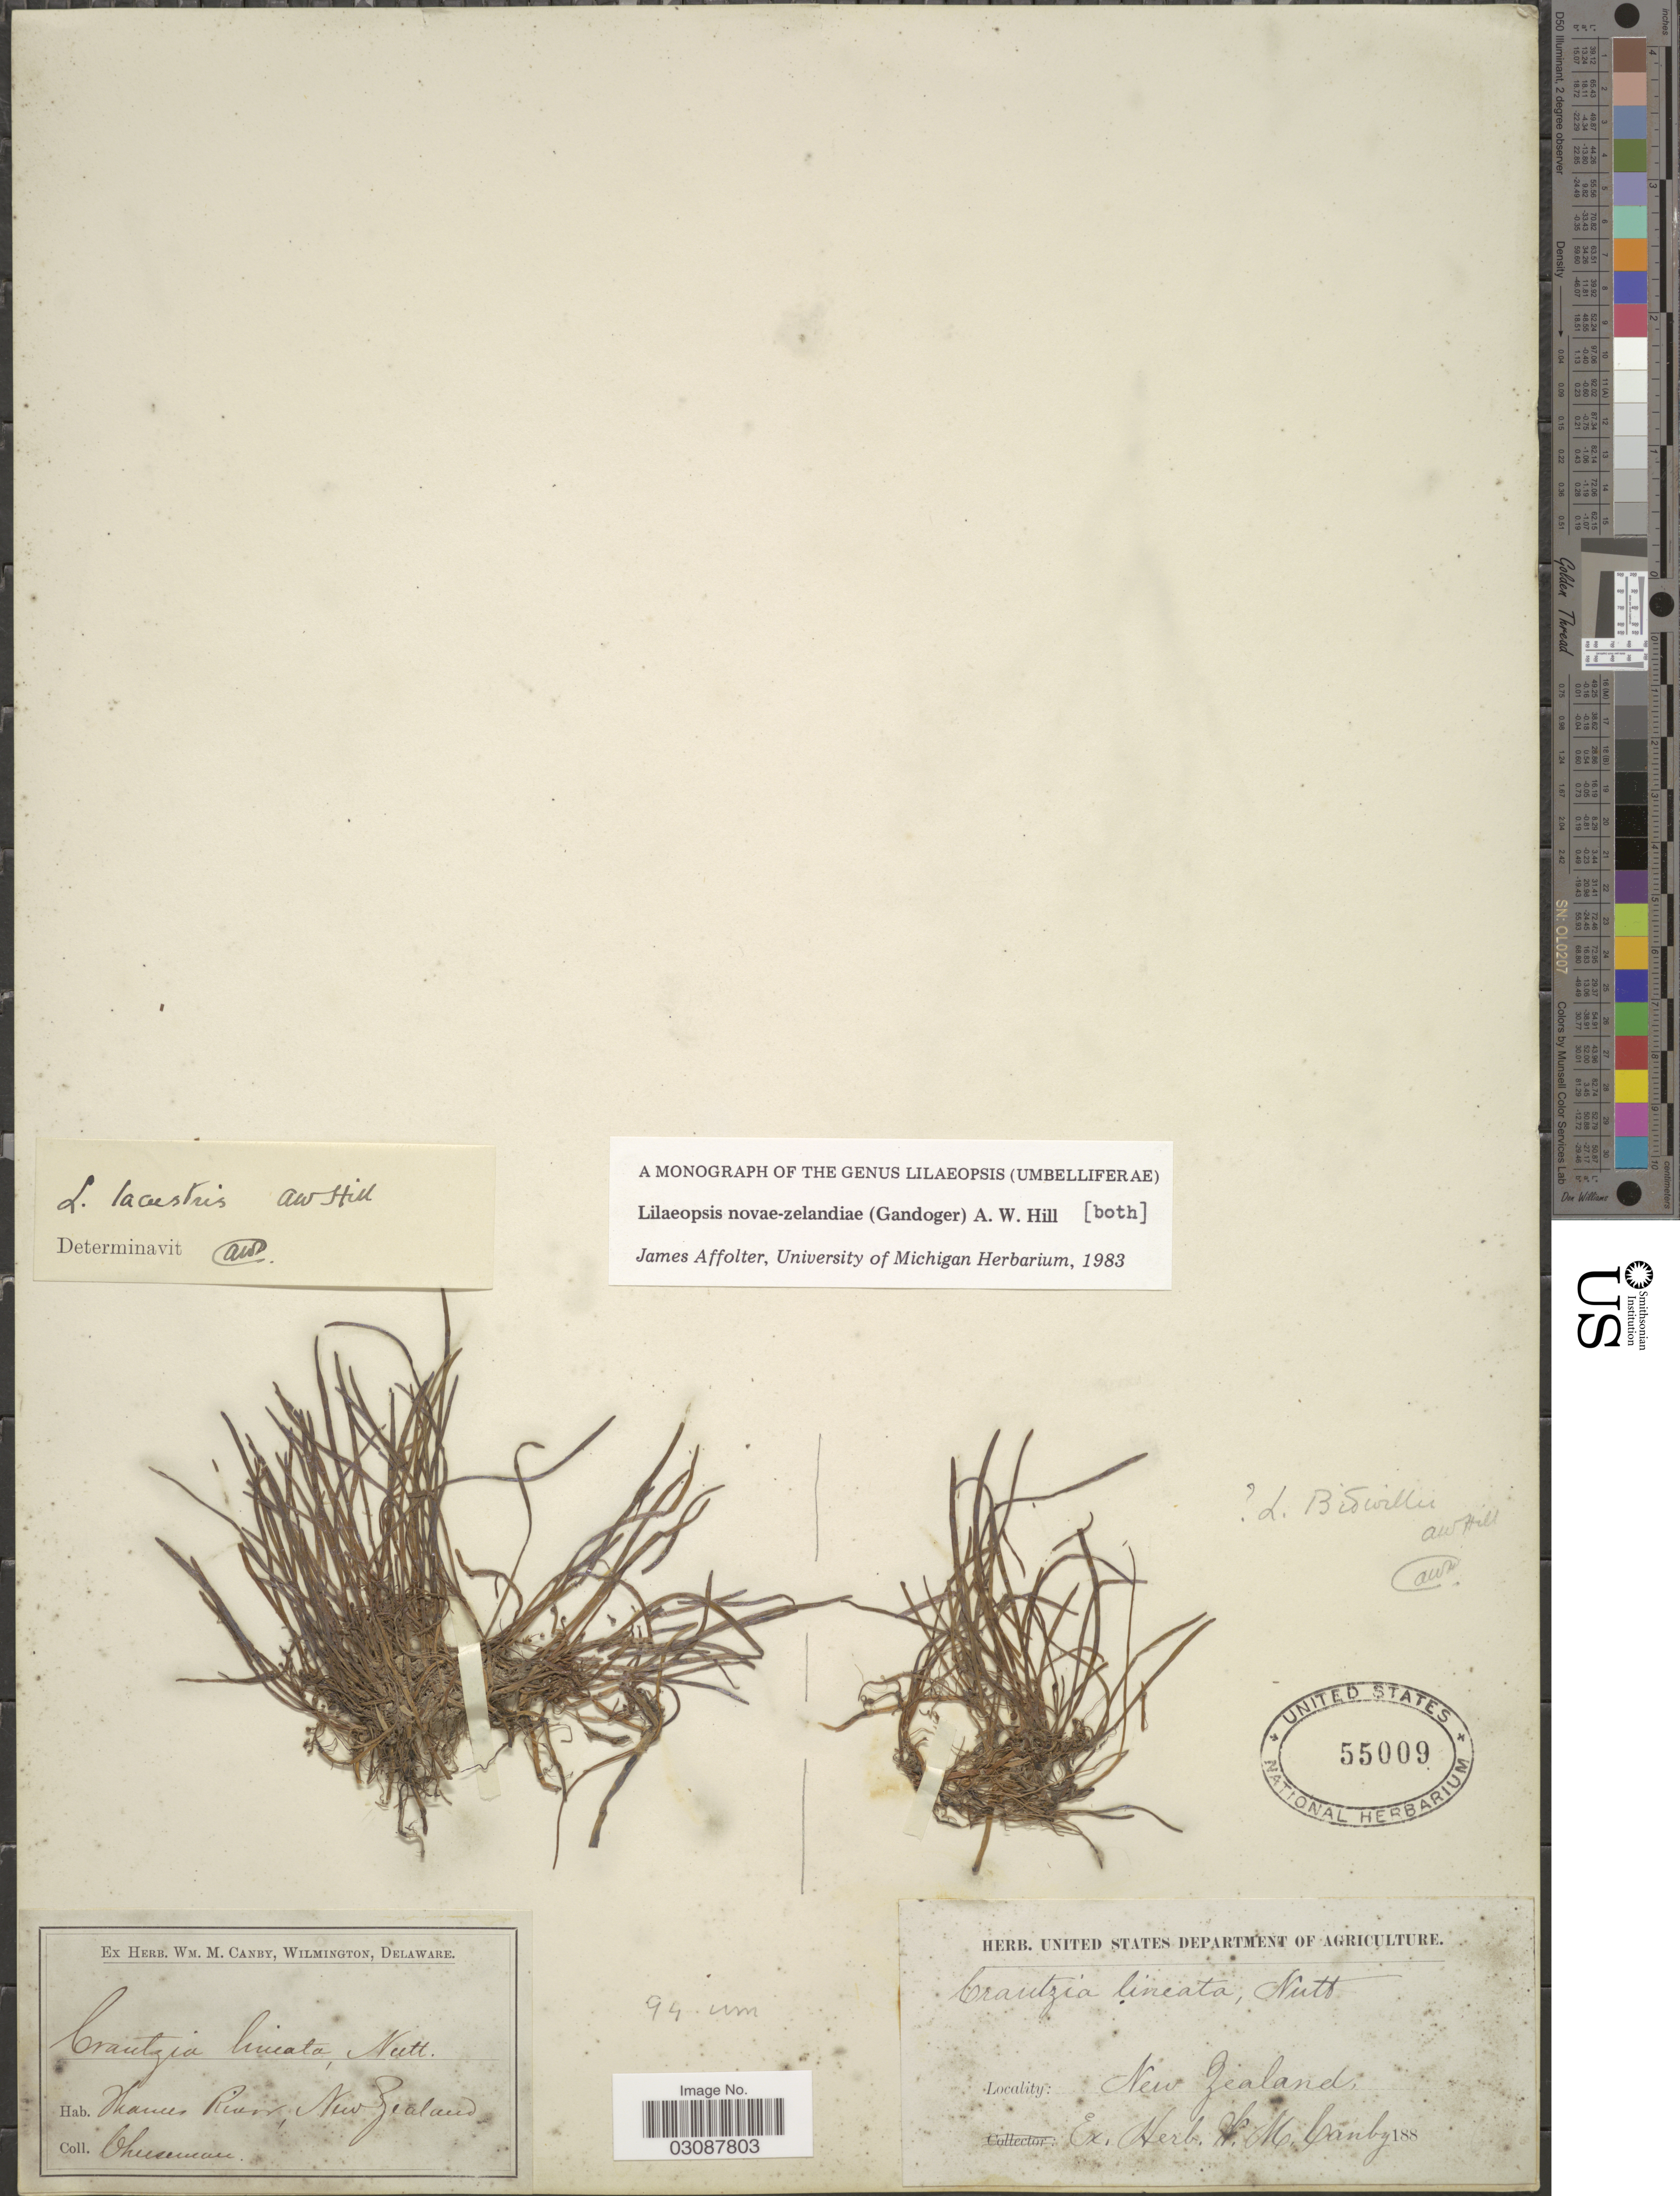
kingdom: Plantae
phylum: Tracheophyta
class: Magnoliopsida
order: Apiales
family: Apiaceae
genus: Lilaeopsis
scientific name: Lilaeopsis novae-zelandiae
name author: A.W. Hill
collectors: Cheeseman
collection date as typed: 188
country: New Zealand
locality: Thames River, New Zealand.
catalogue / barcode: US 55009